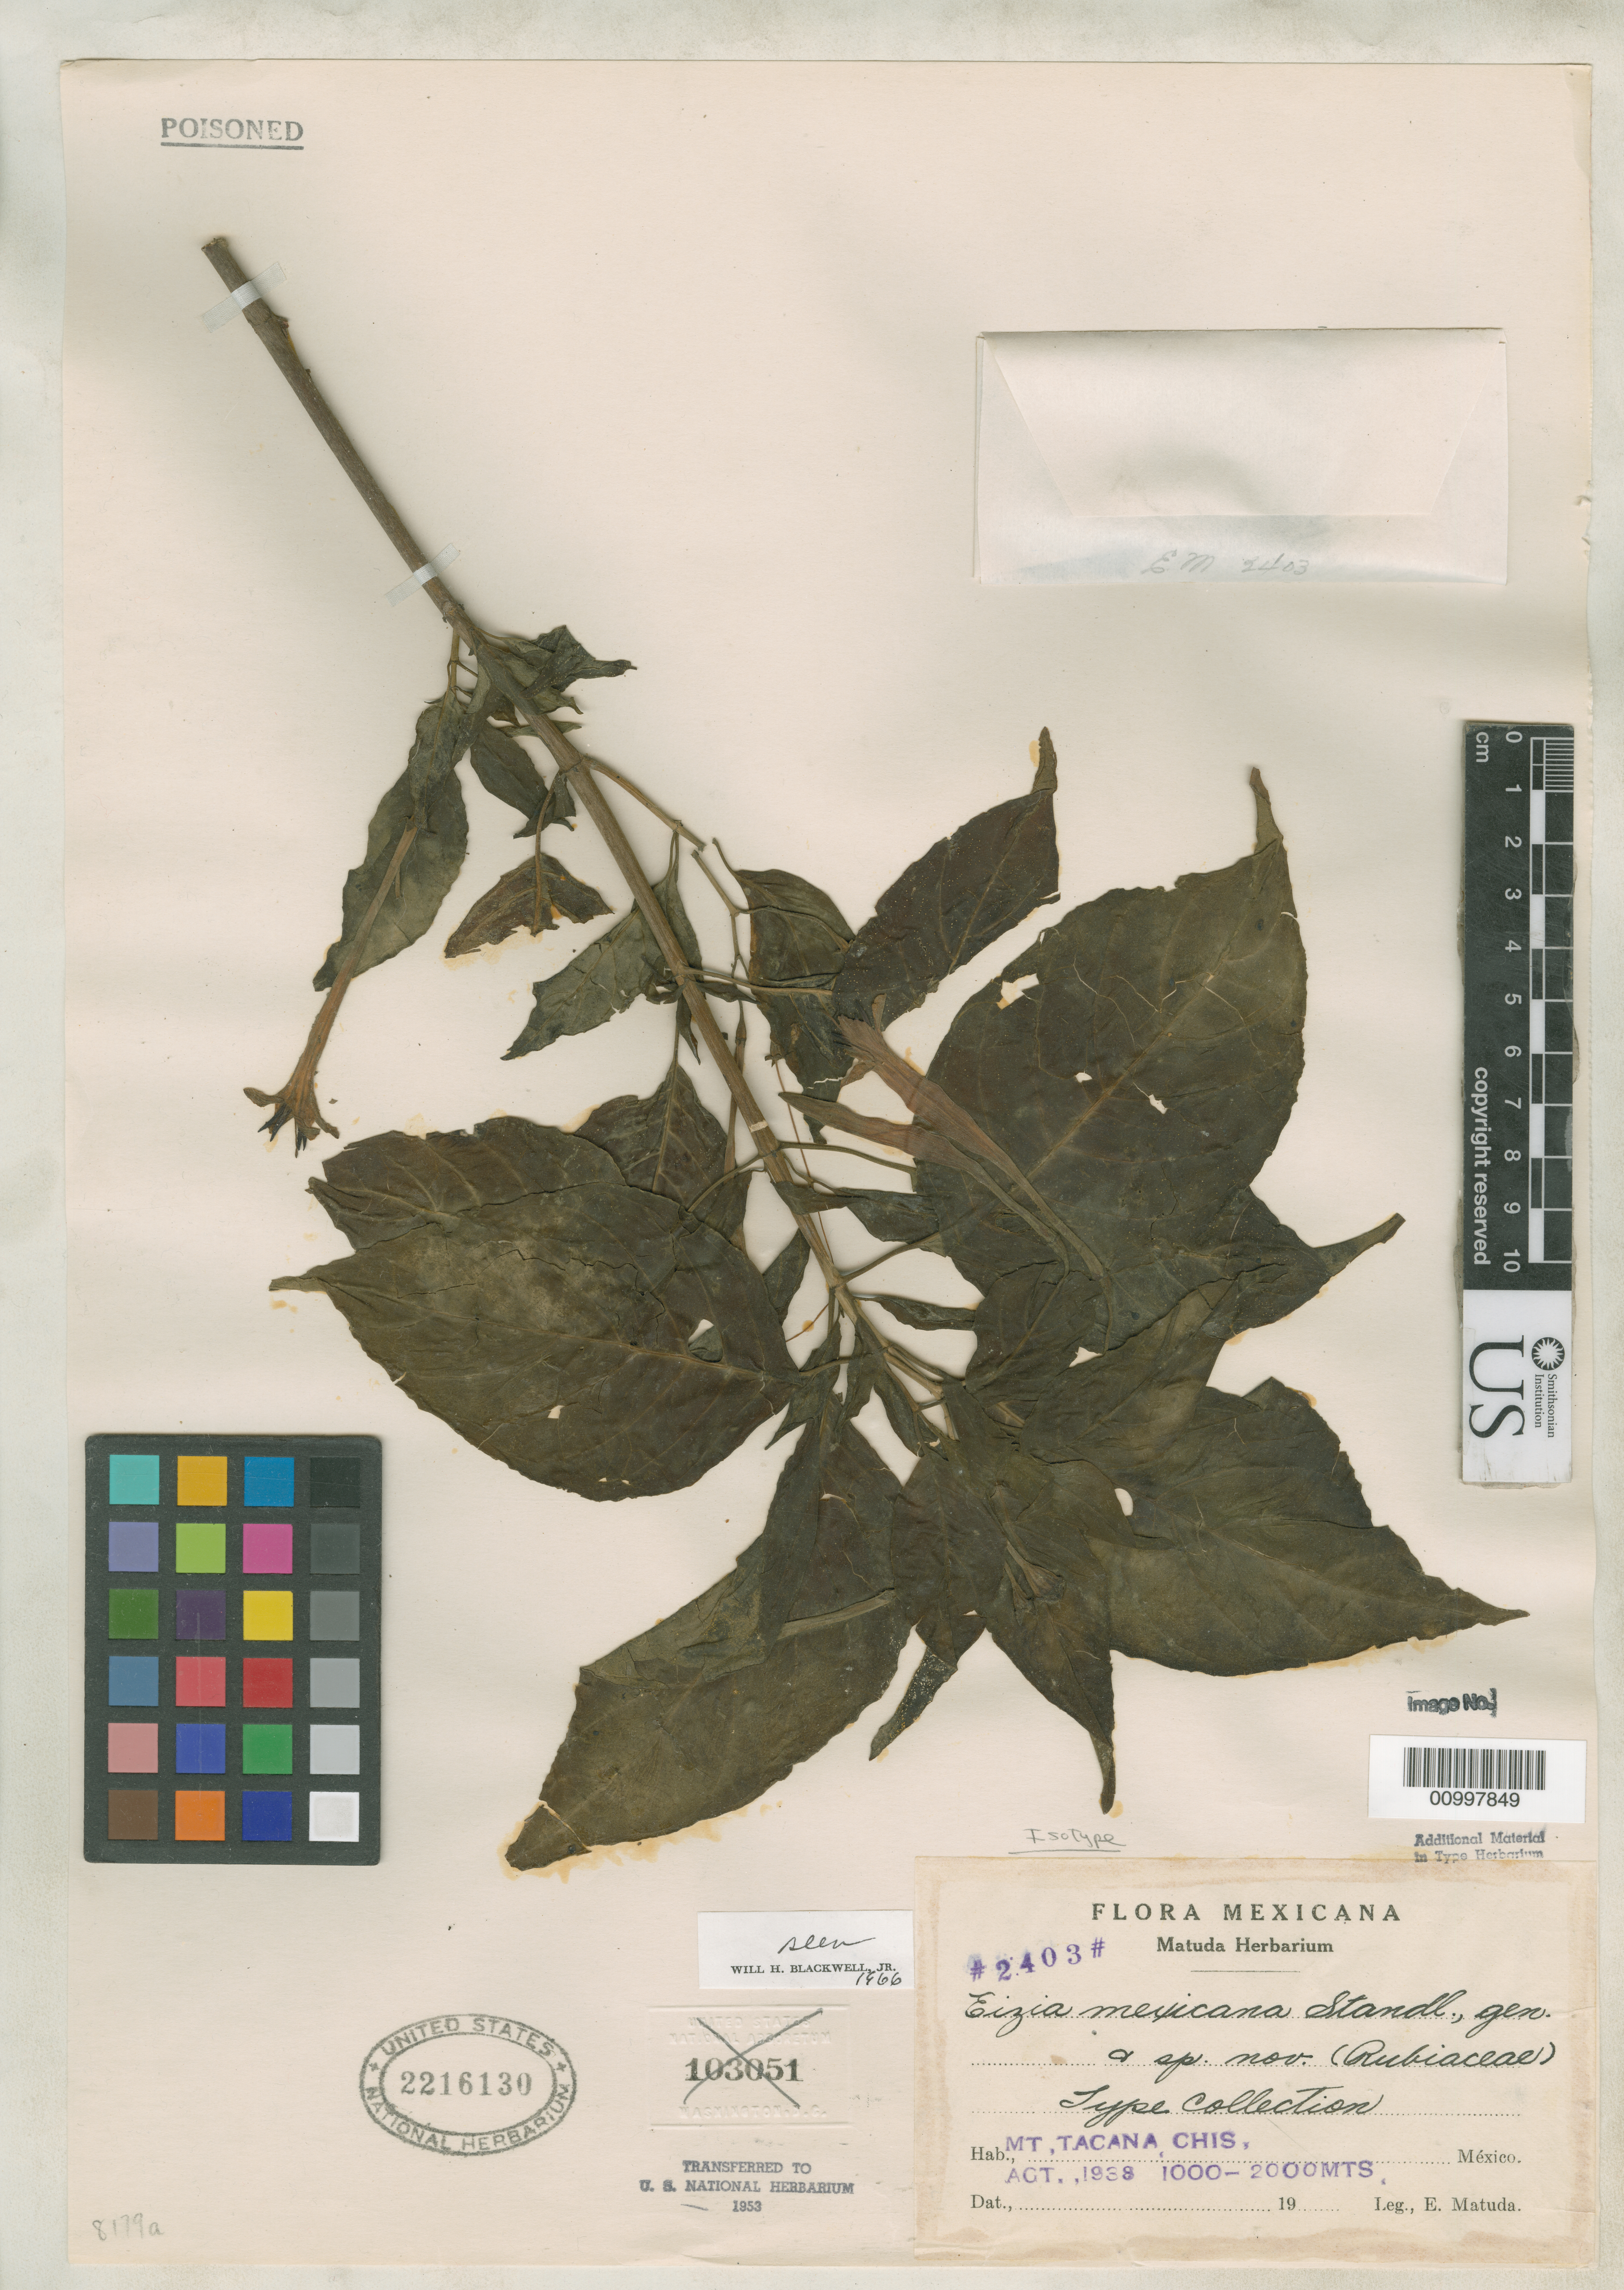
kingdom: Plantae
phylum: Tracheophyta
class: Magnoliopsida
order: Gentianales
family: Rubiaceae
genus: Eizia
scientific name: Eizia mexicana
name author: Standl.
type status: Isotype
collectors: E. Matuda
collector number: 2403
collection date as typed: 1938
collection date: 1938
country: Mexico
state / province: Chiapas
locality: Mt. Tacana.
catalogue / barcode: US 2216130